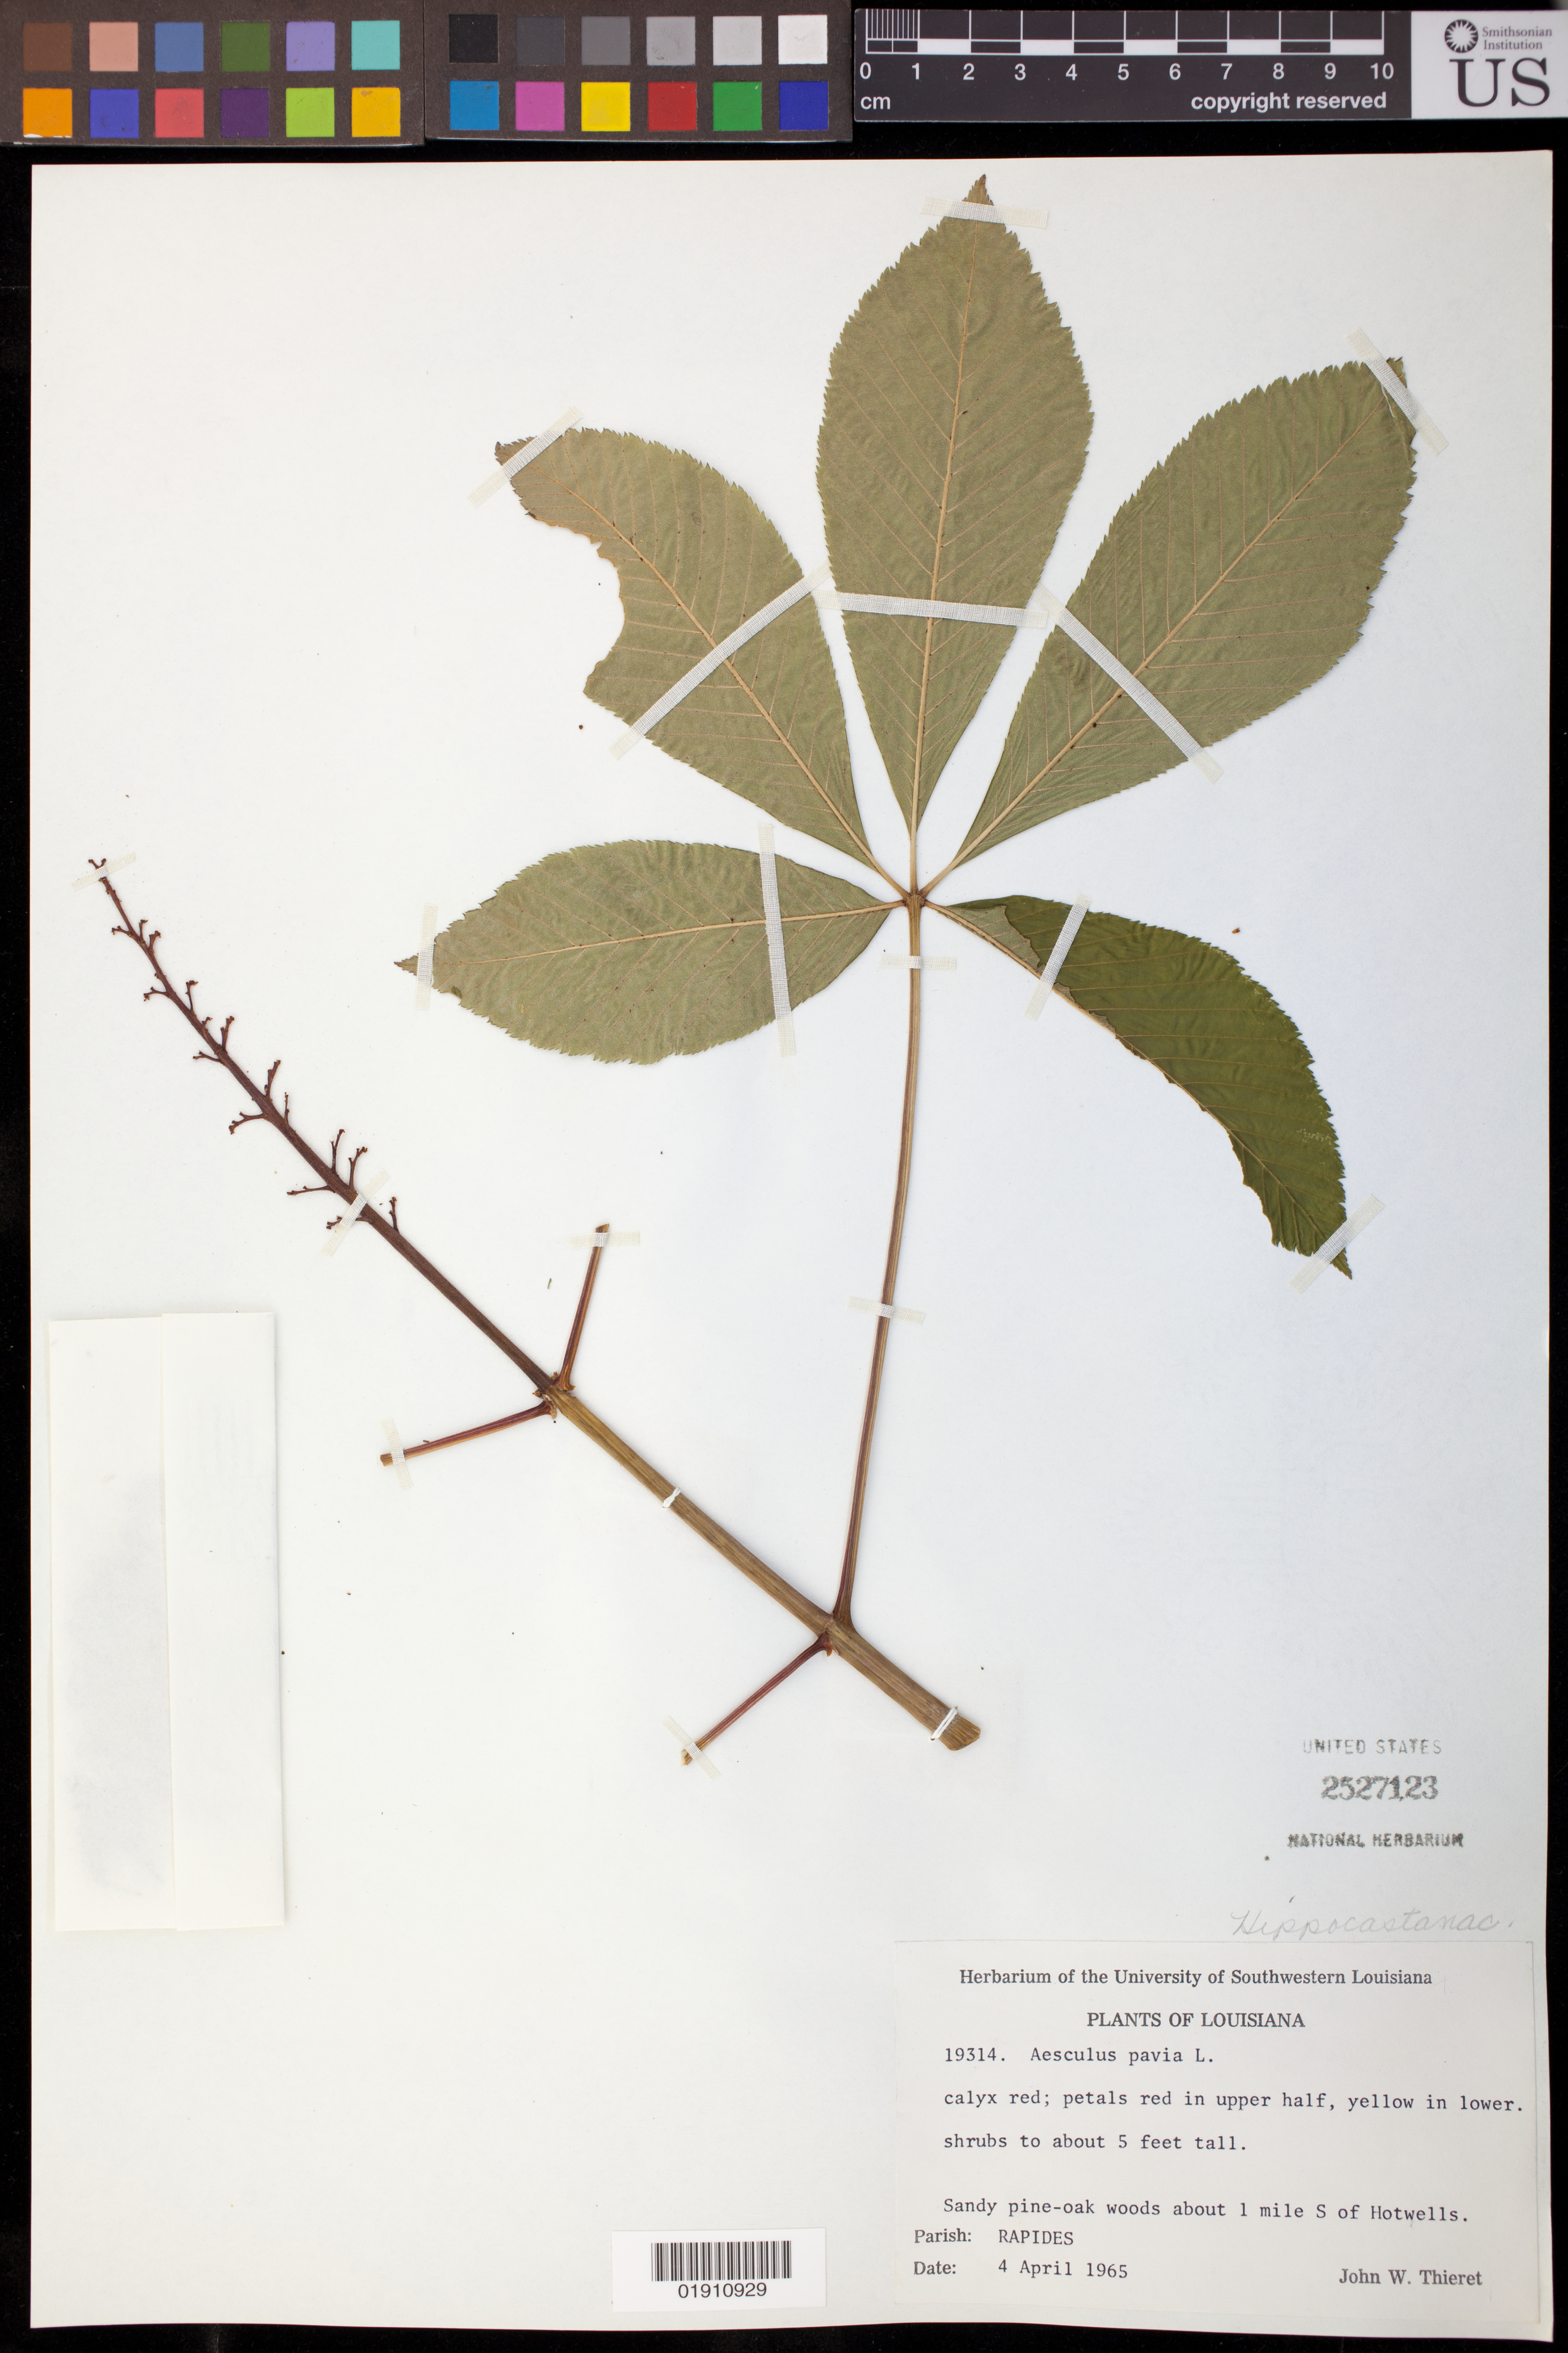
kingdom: Plantae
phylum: Tracheophyta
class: Magnoliopsida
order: Sapindales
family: Sapindaceae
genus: Aesculus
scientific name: Aesculus pavia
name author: L.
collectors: J. W. Thieret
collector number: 19314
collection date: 1965-04-04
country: United States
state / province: Louisiana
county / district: Rapides Parish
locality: About 1 mile S of Hotwells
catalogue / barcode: US 2527123